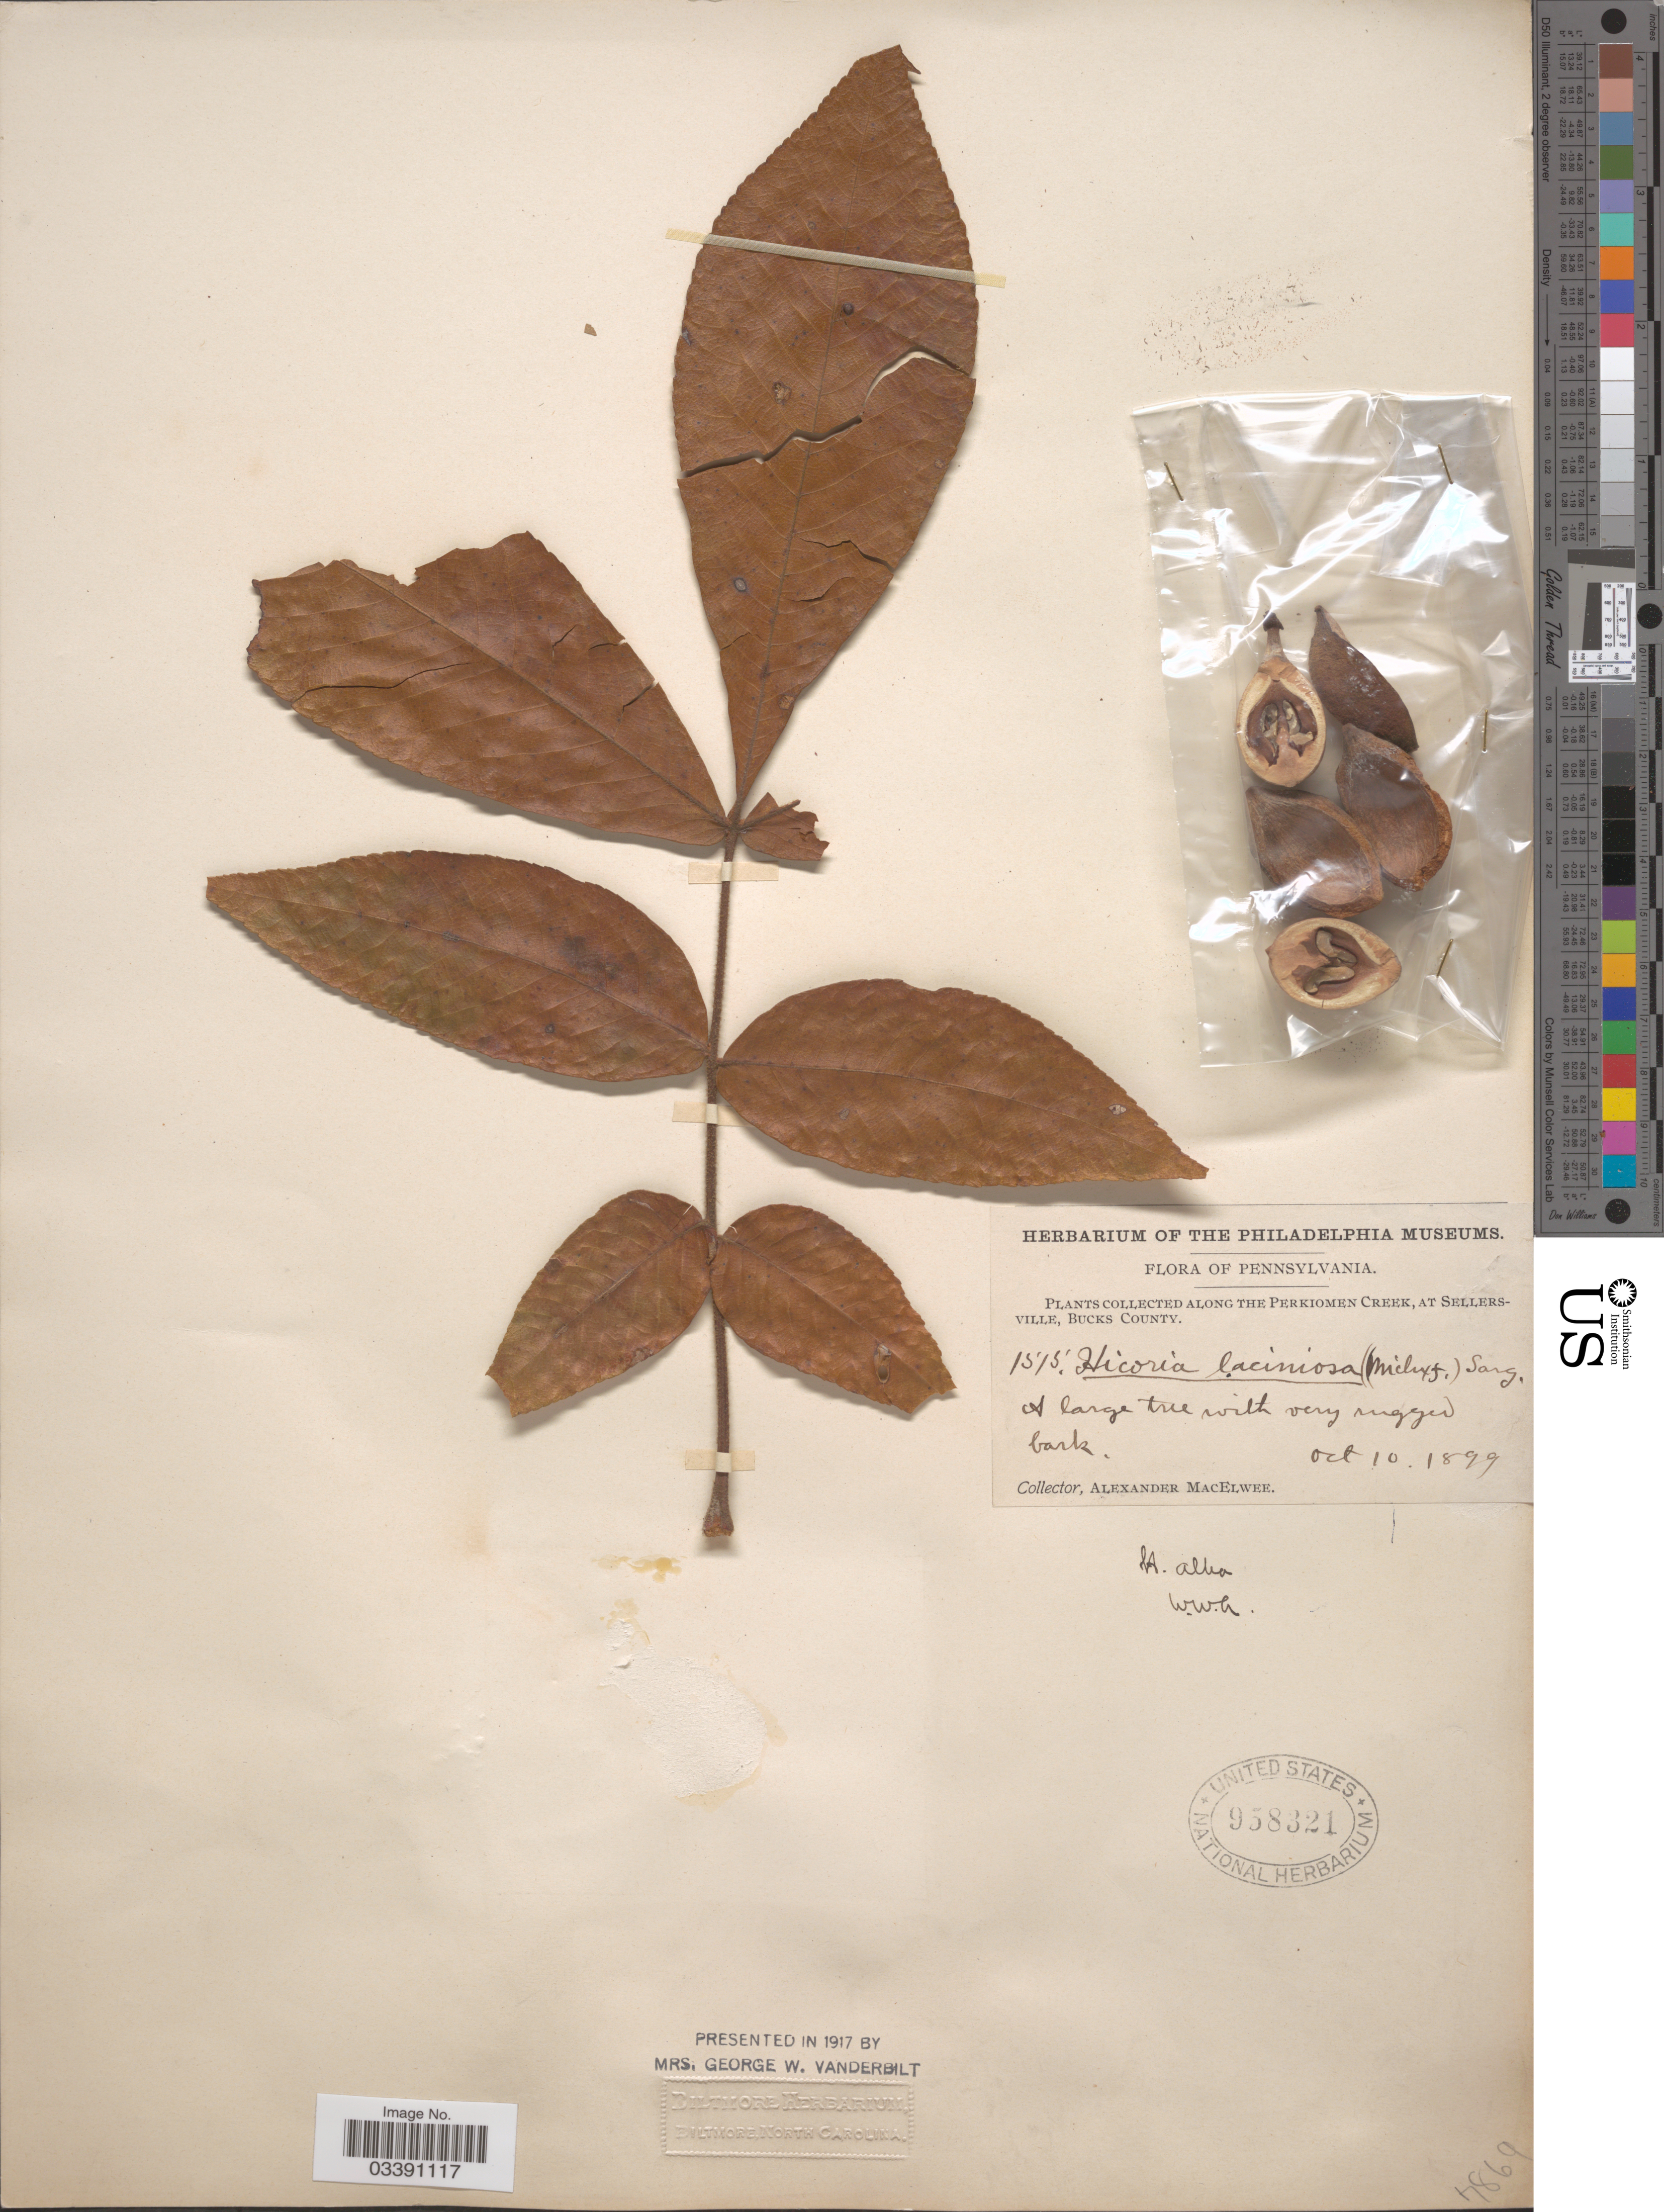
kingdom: Plantae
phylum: Tracheophyta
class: Magnoliopsida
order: Fagales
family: Juglandaceae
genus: Carya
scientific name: Carya alba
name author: (L.) Nutt.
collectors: A. MacElwee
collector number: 151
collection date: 1899-10-10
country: United States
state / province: Pennsylvania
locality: Along the Perkiomen Creek, at Sellersville, Bucks County.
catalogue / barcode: US 958321